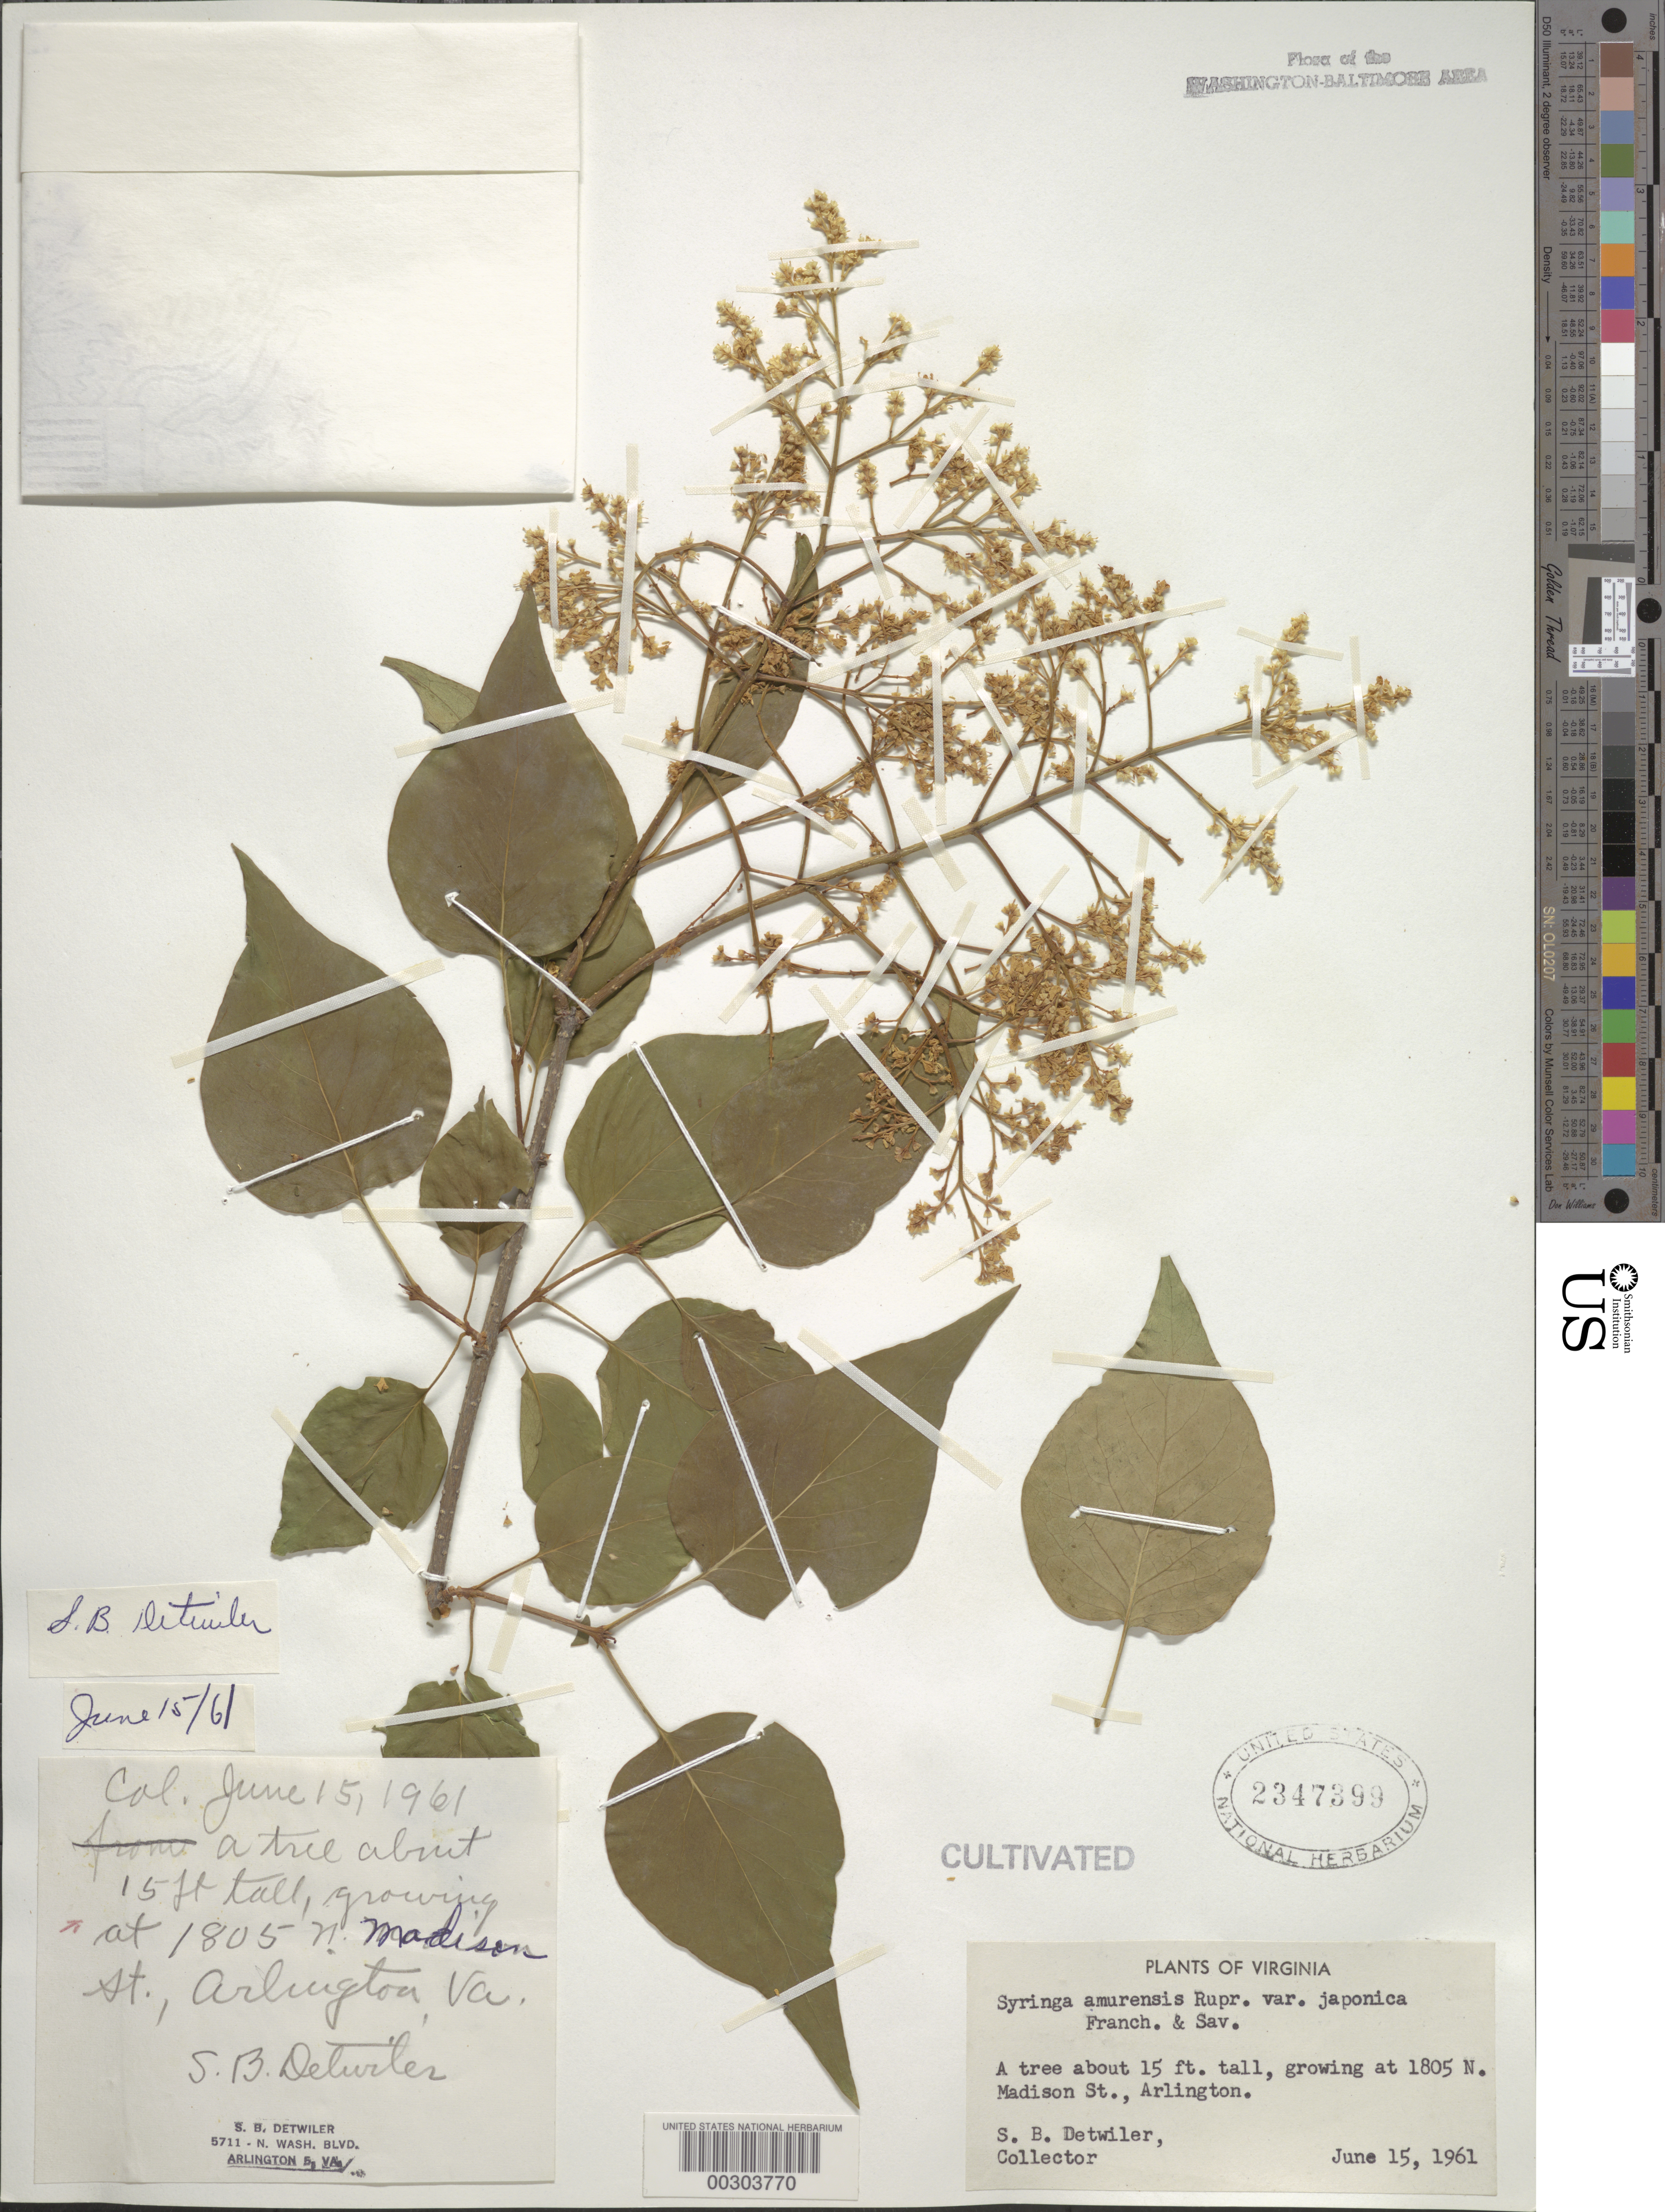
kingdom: Plantae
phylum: Tracheophyta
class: Magnoliopsida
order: Lamiales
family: Oleaceae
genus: Syringa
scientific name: Syringa amurensis var. japonica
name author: (Maxim.) Franch. & Sav.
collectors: S. Detwiler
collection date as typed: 15 Jun 1961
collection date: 1961-06-15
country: United States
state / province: Virginia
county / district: Arlington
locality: Arlington, 1805 N Madison St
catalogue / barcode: US 2347399